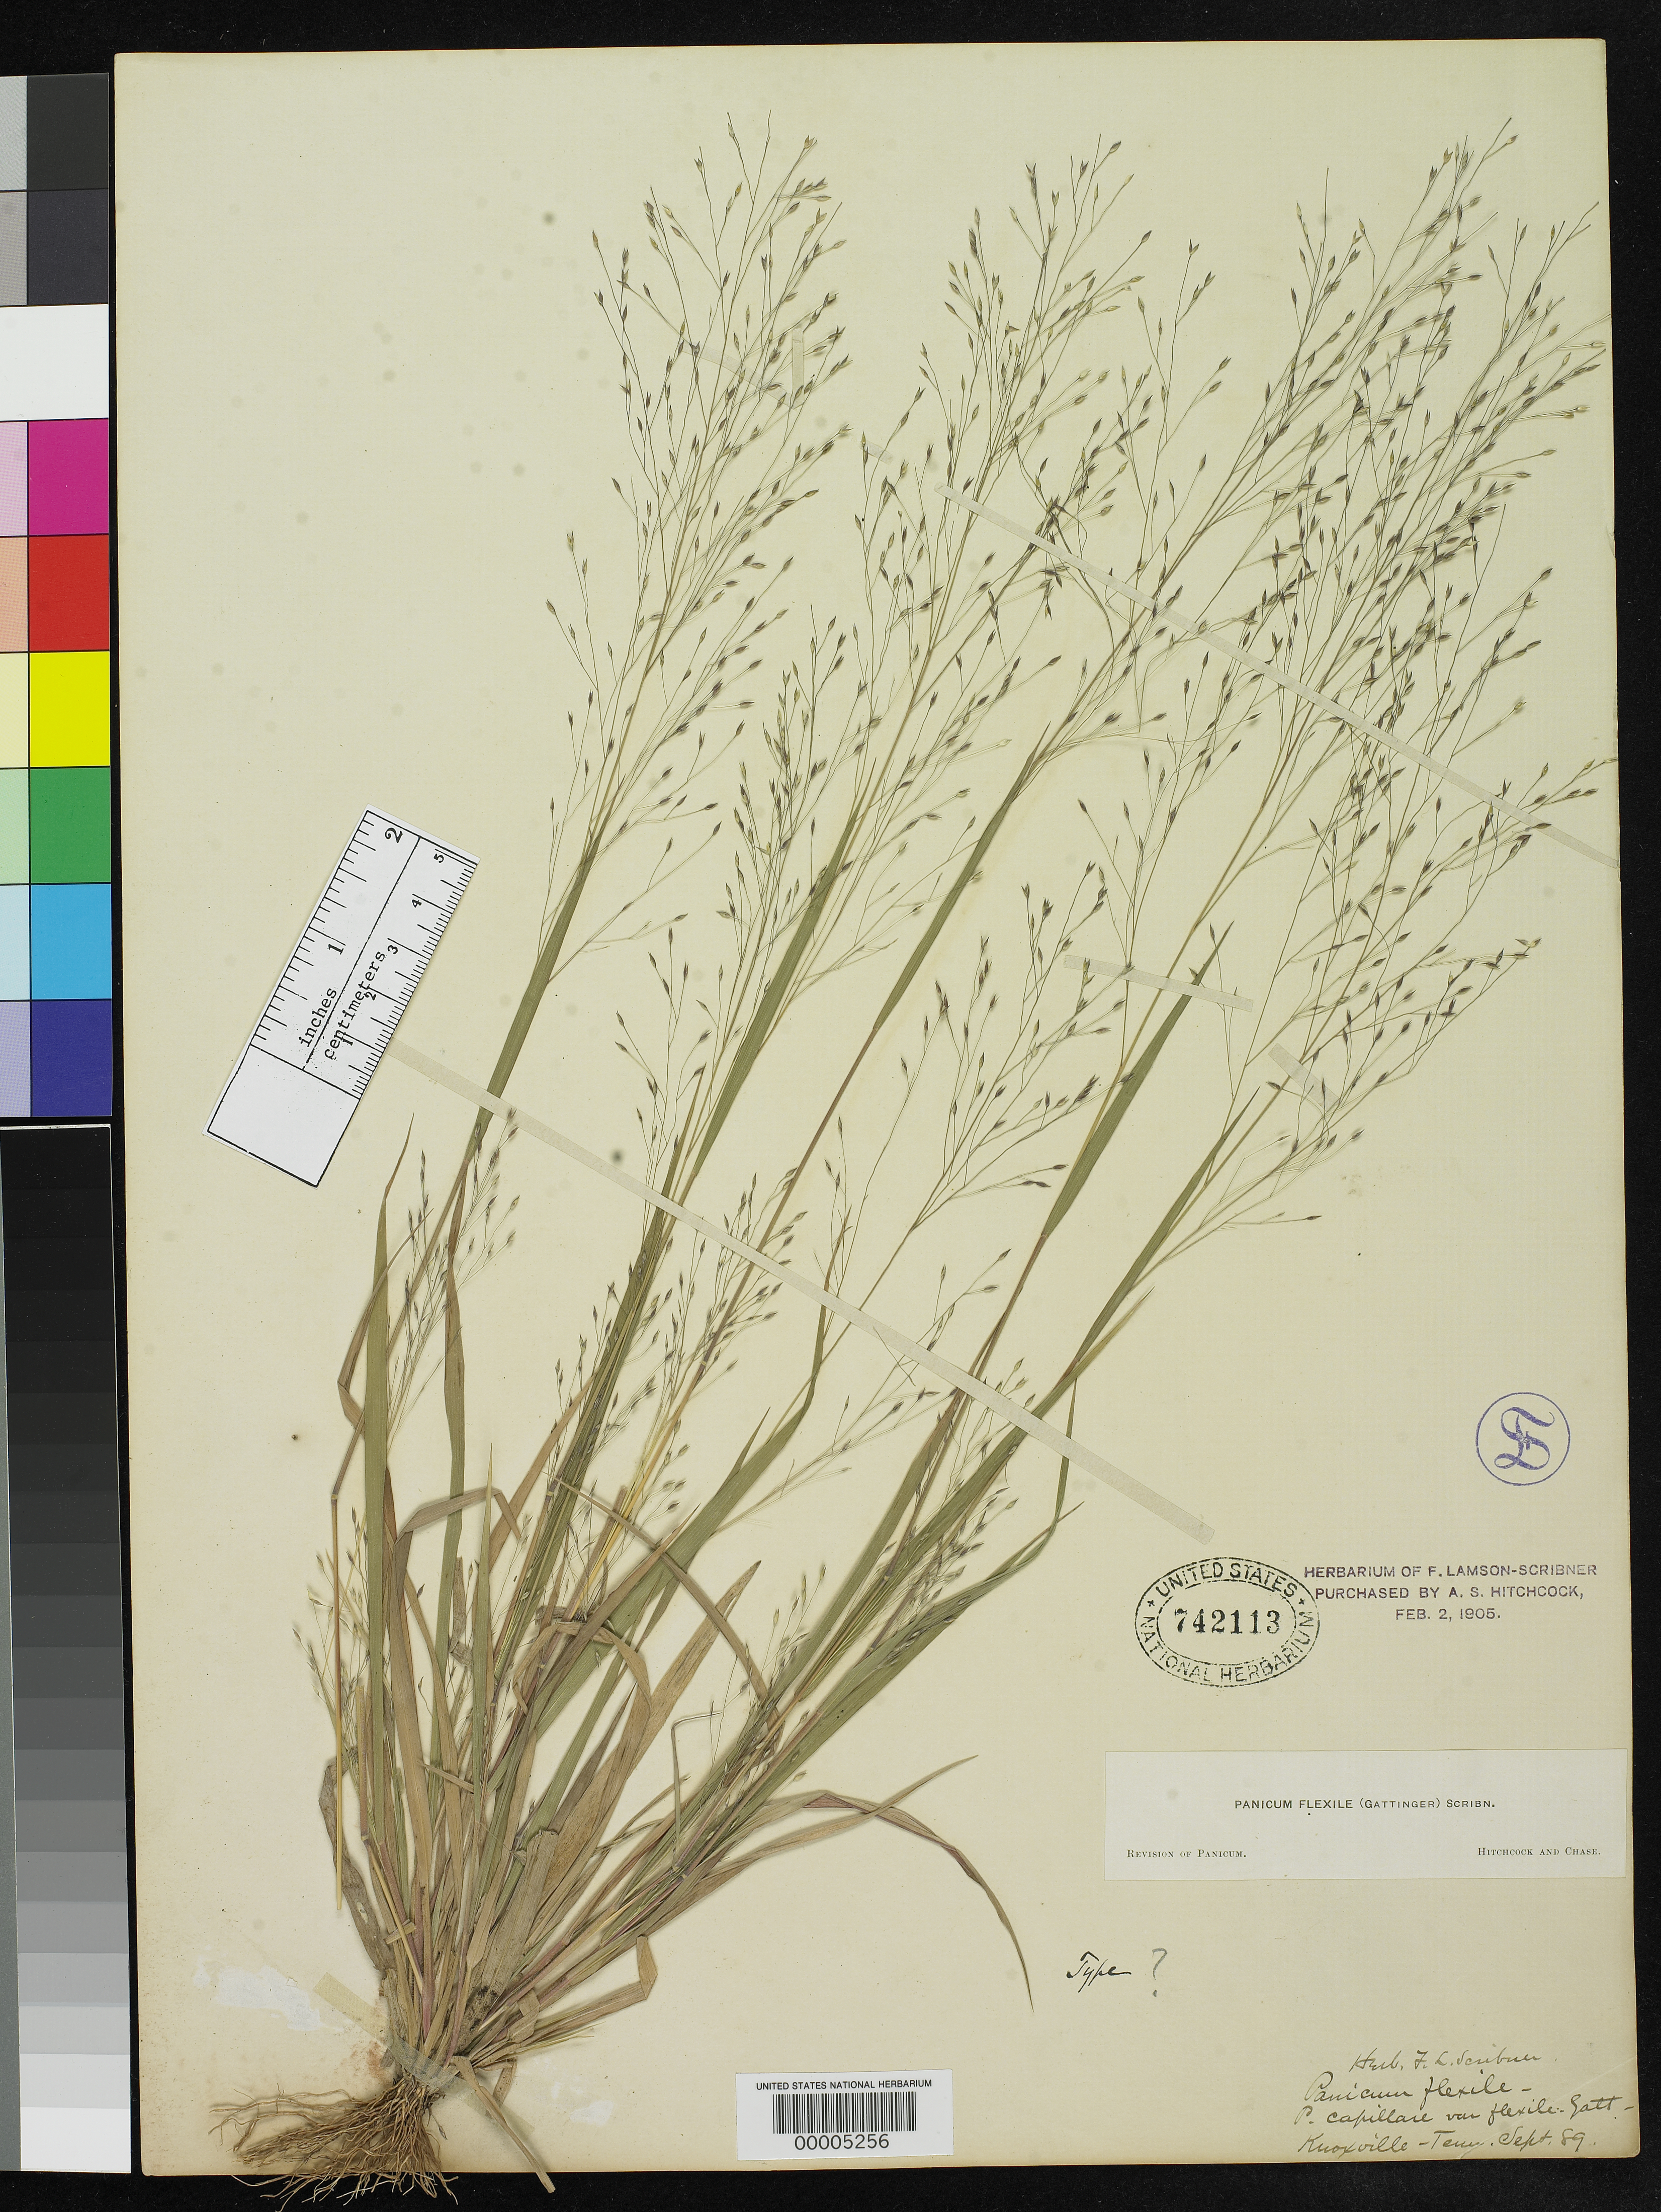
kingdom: Plantae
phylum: Tracheophyta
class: Liliopsida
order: Poales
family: Poaceae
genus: Panicum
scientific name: Panicum capillare var. flexile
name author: Gatt.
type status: Type Material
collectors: A. Gattinger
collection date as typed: Sep 1889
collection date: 1889-09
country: United States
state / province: Tennessee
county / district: Knox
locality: Knoxville.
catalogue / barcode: US 742113